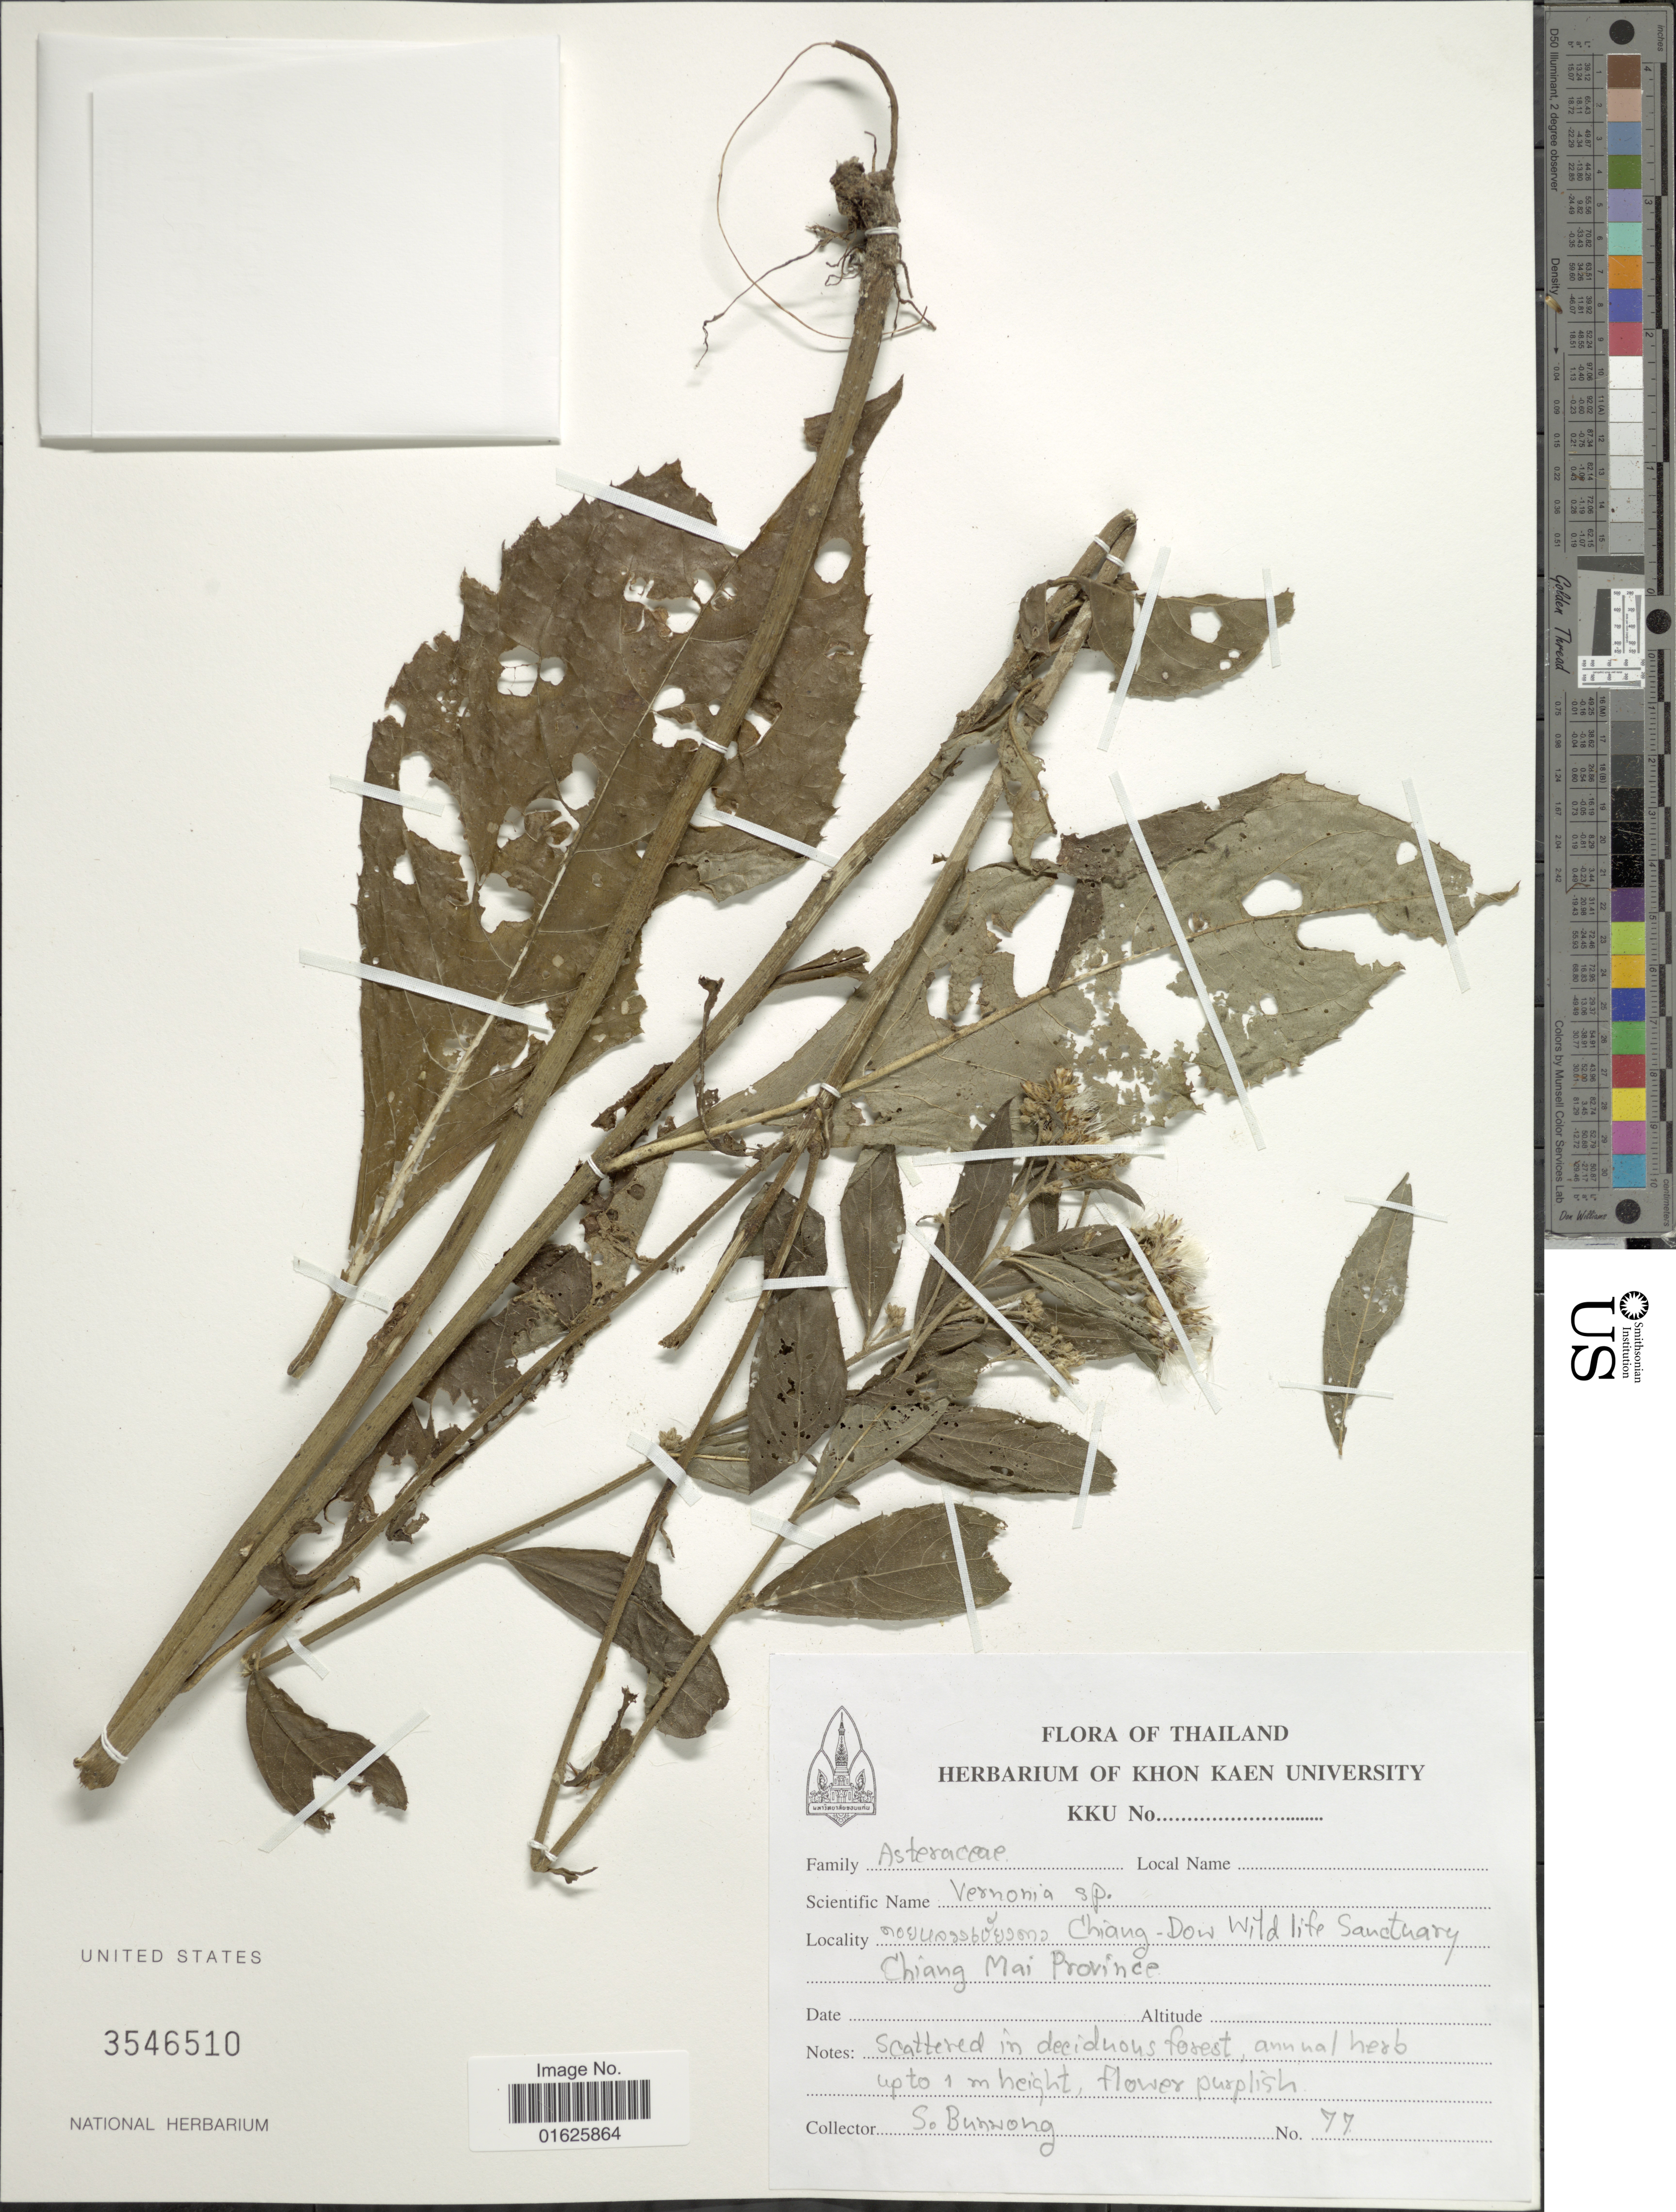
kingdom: Plantae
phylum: Tracheophyta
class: Magnoliopsida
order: Asterales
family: Asteraceae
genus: Acilepis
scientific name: Acilepis sp.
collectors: S. Bunwong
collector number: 77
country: Thailand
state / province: Chiang Mai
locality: X Chiang-Dow Wild life Sanctuary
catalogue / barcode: US 3546510